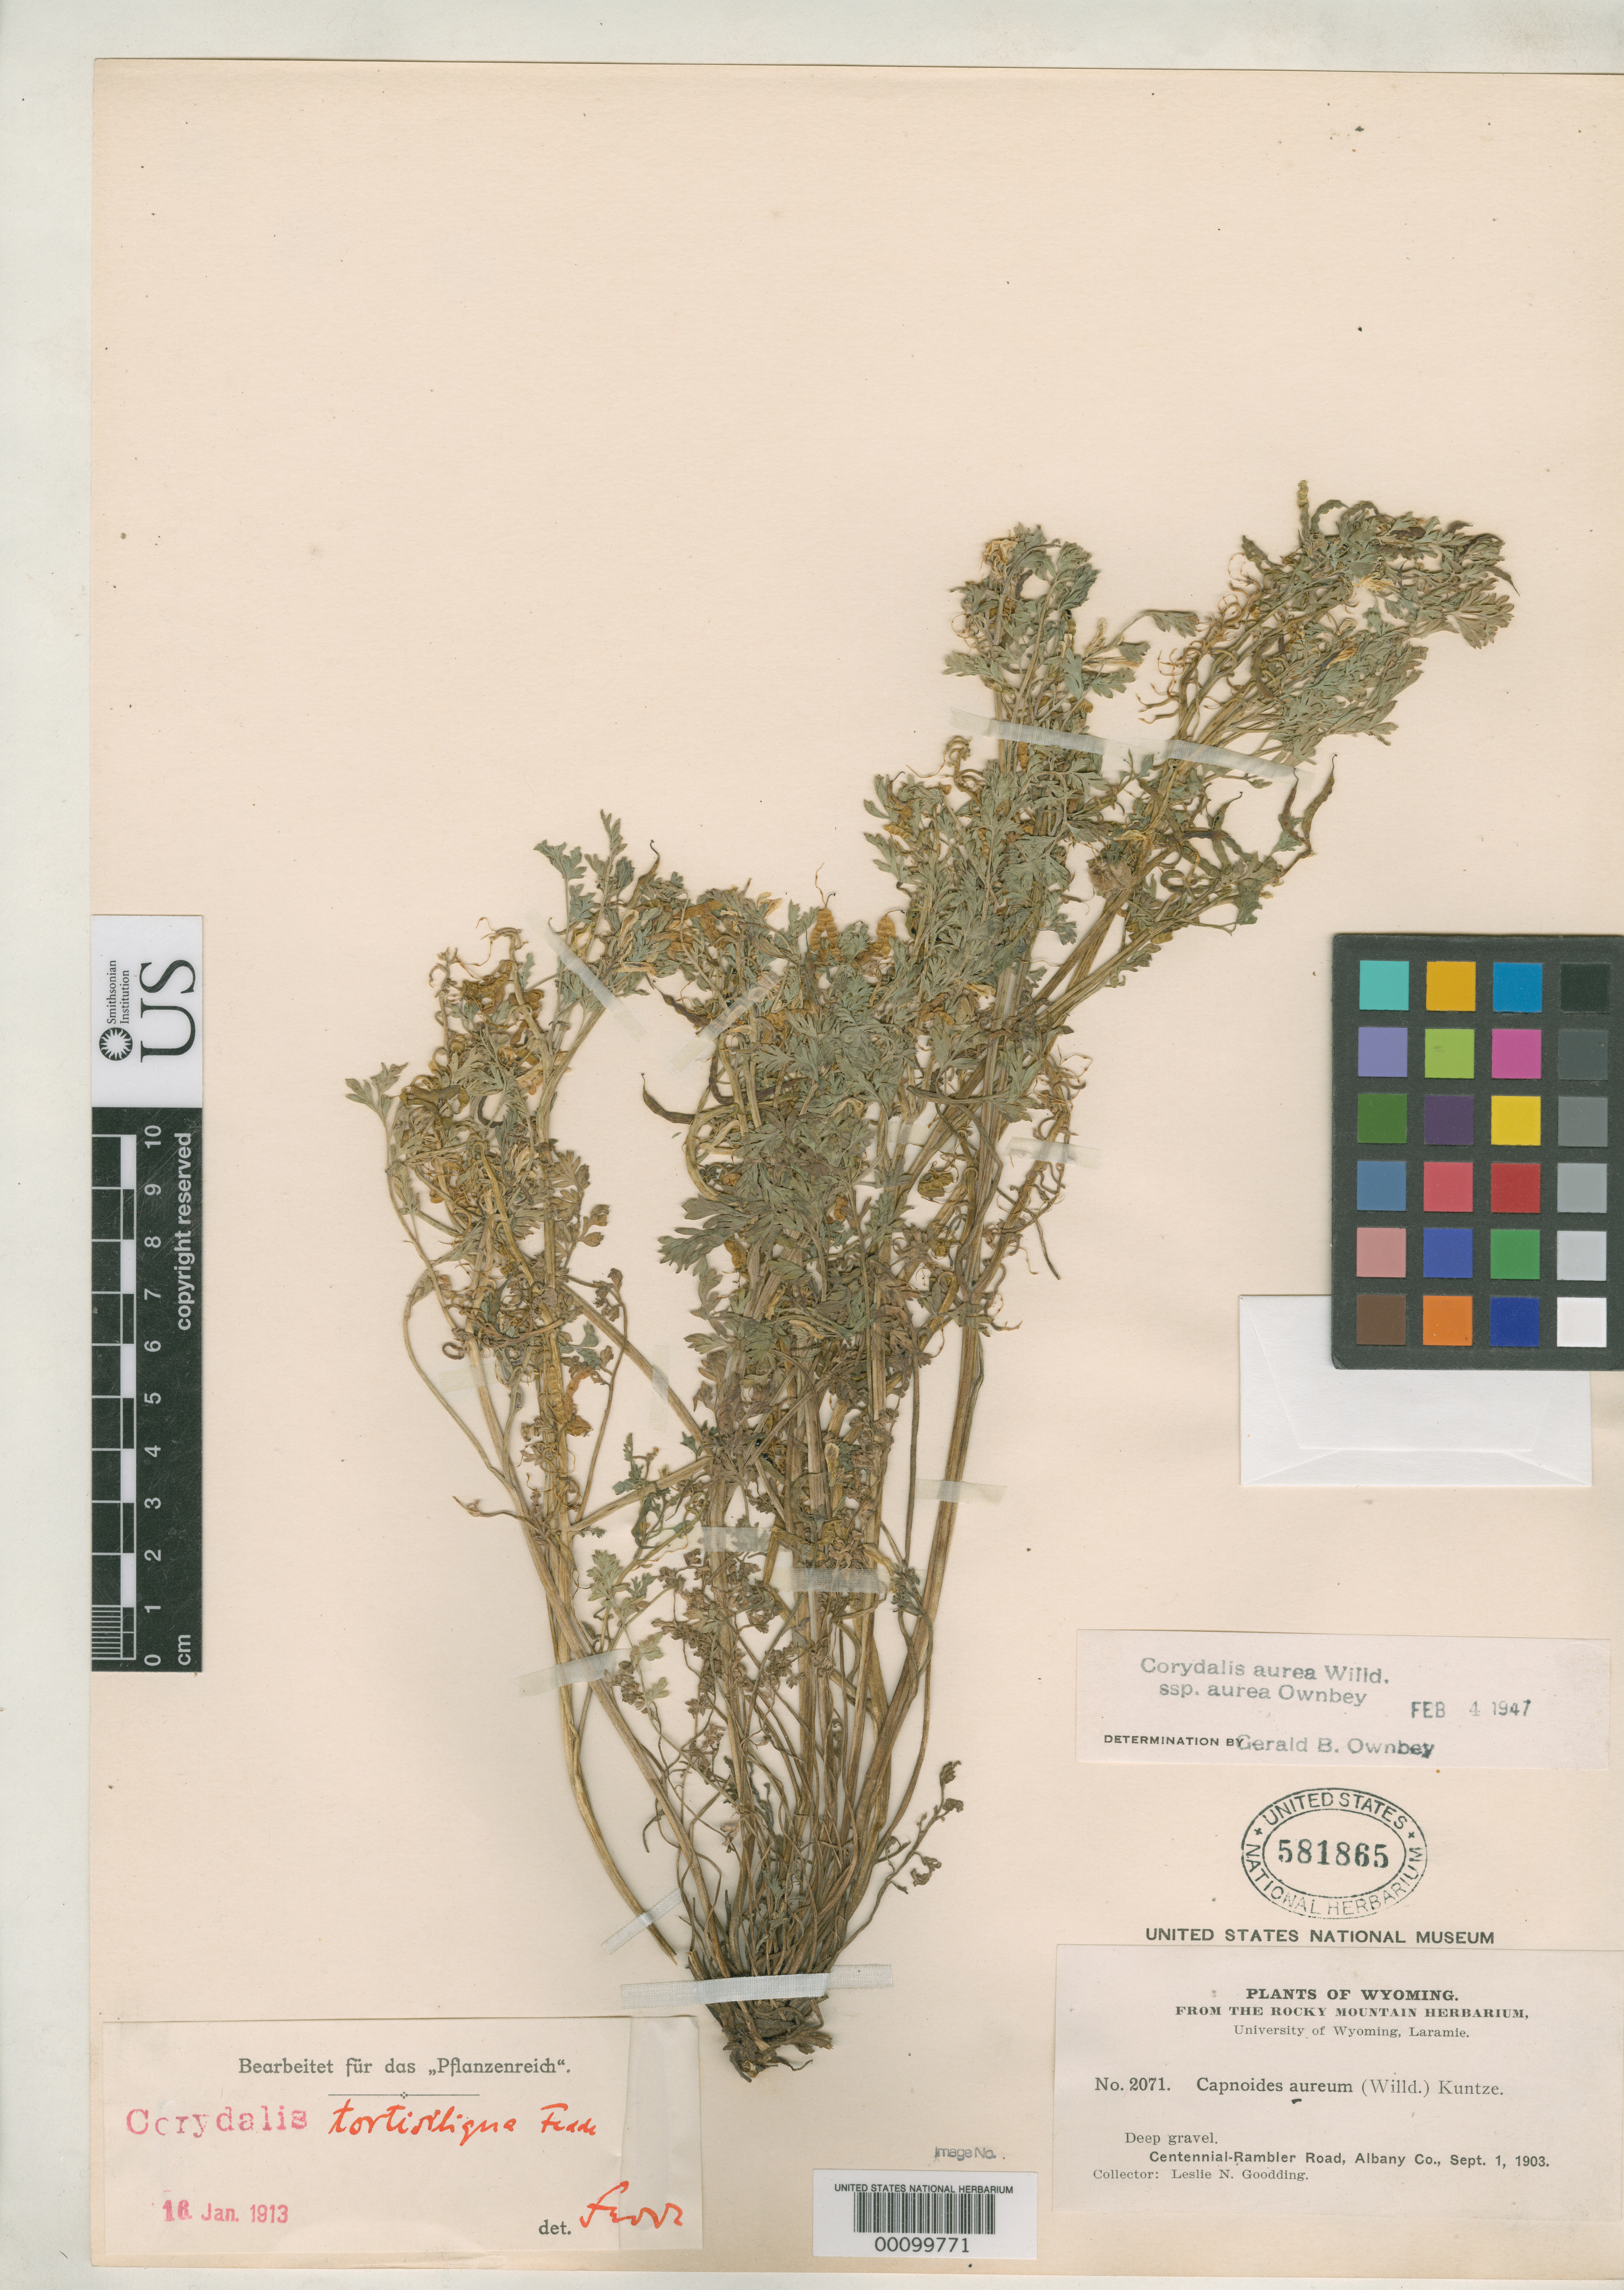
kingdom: Plantae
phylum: Tracheophyta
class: Magnoliopsida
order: Ranunculales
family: Papaveraceae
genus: Corydalis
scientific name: Corydalis tortisiliqua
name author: Fedde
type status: Isotype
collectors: L. N. Goodding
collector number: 2071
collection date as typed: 01 Sep 1903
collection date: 1903-09-01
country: United States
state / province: Wyoming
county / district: Albany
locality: Centenvial Rambler Road.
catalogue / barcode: US 581865